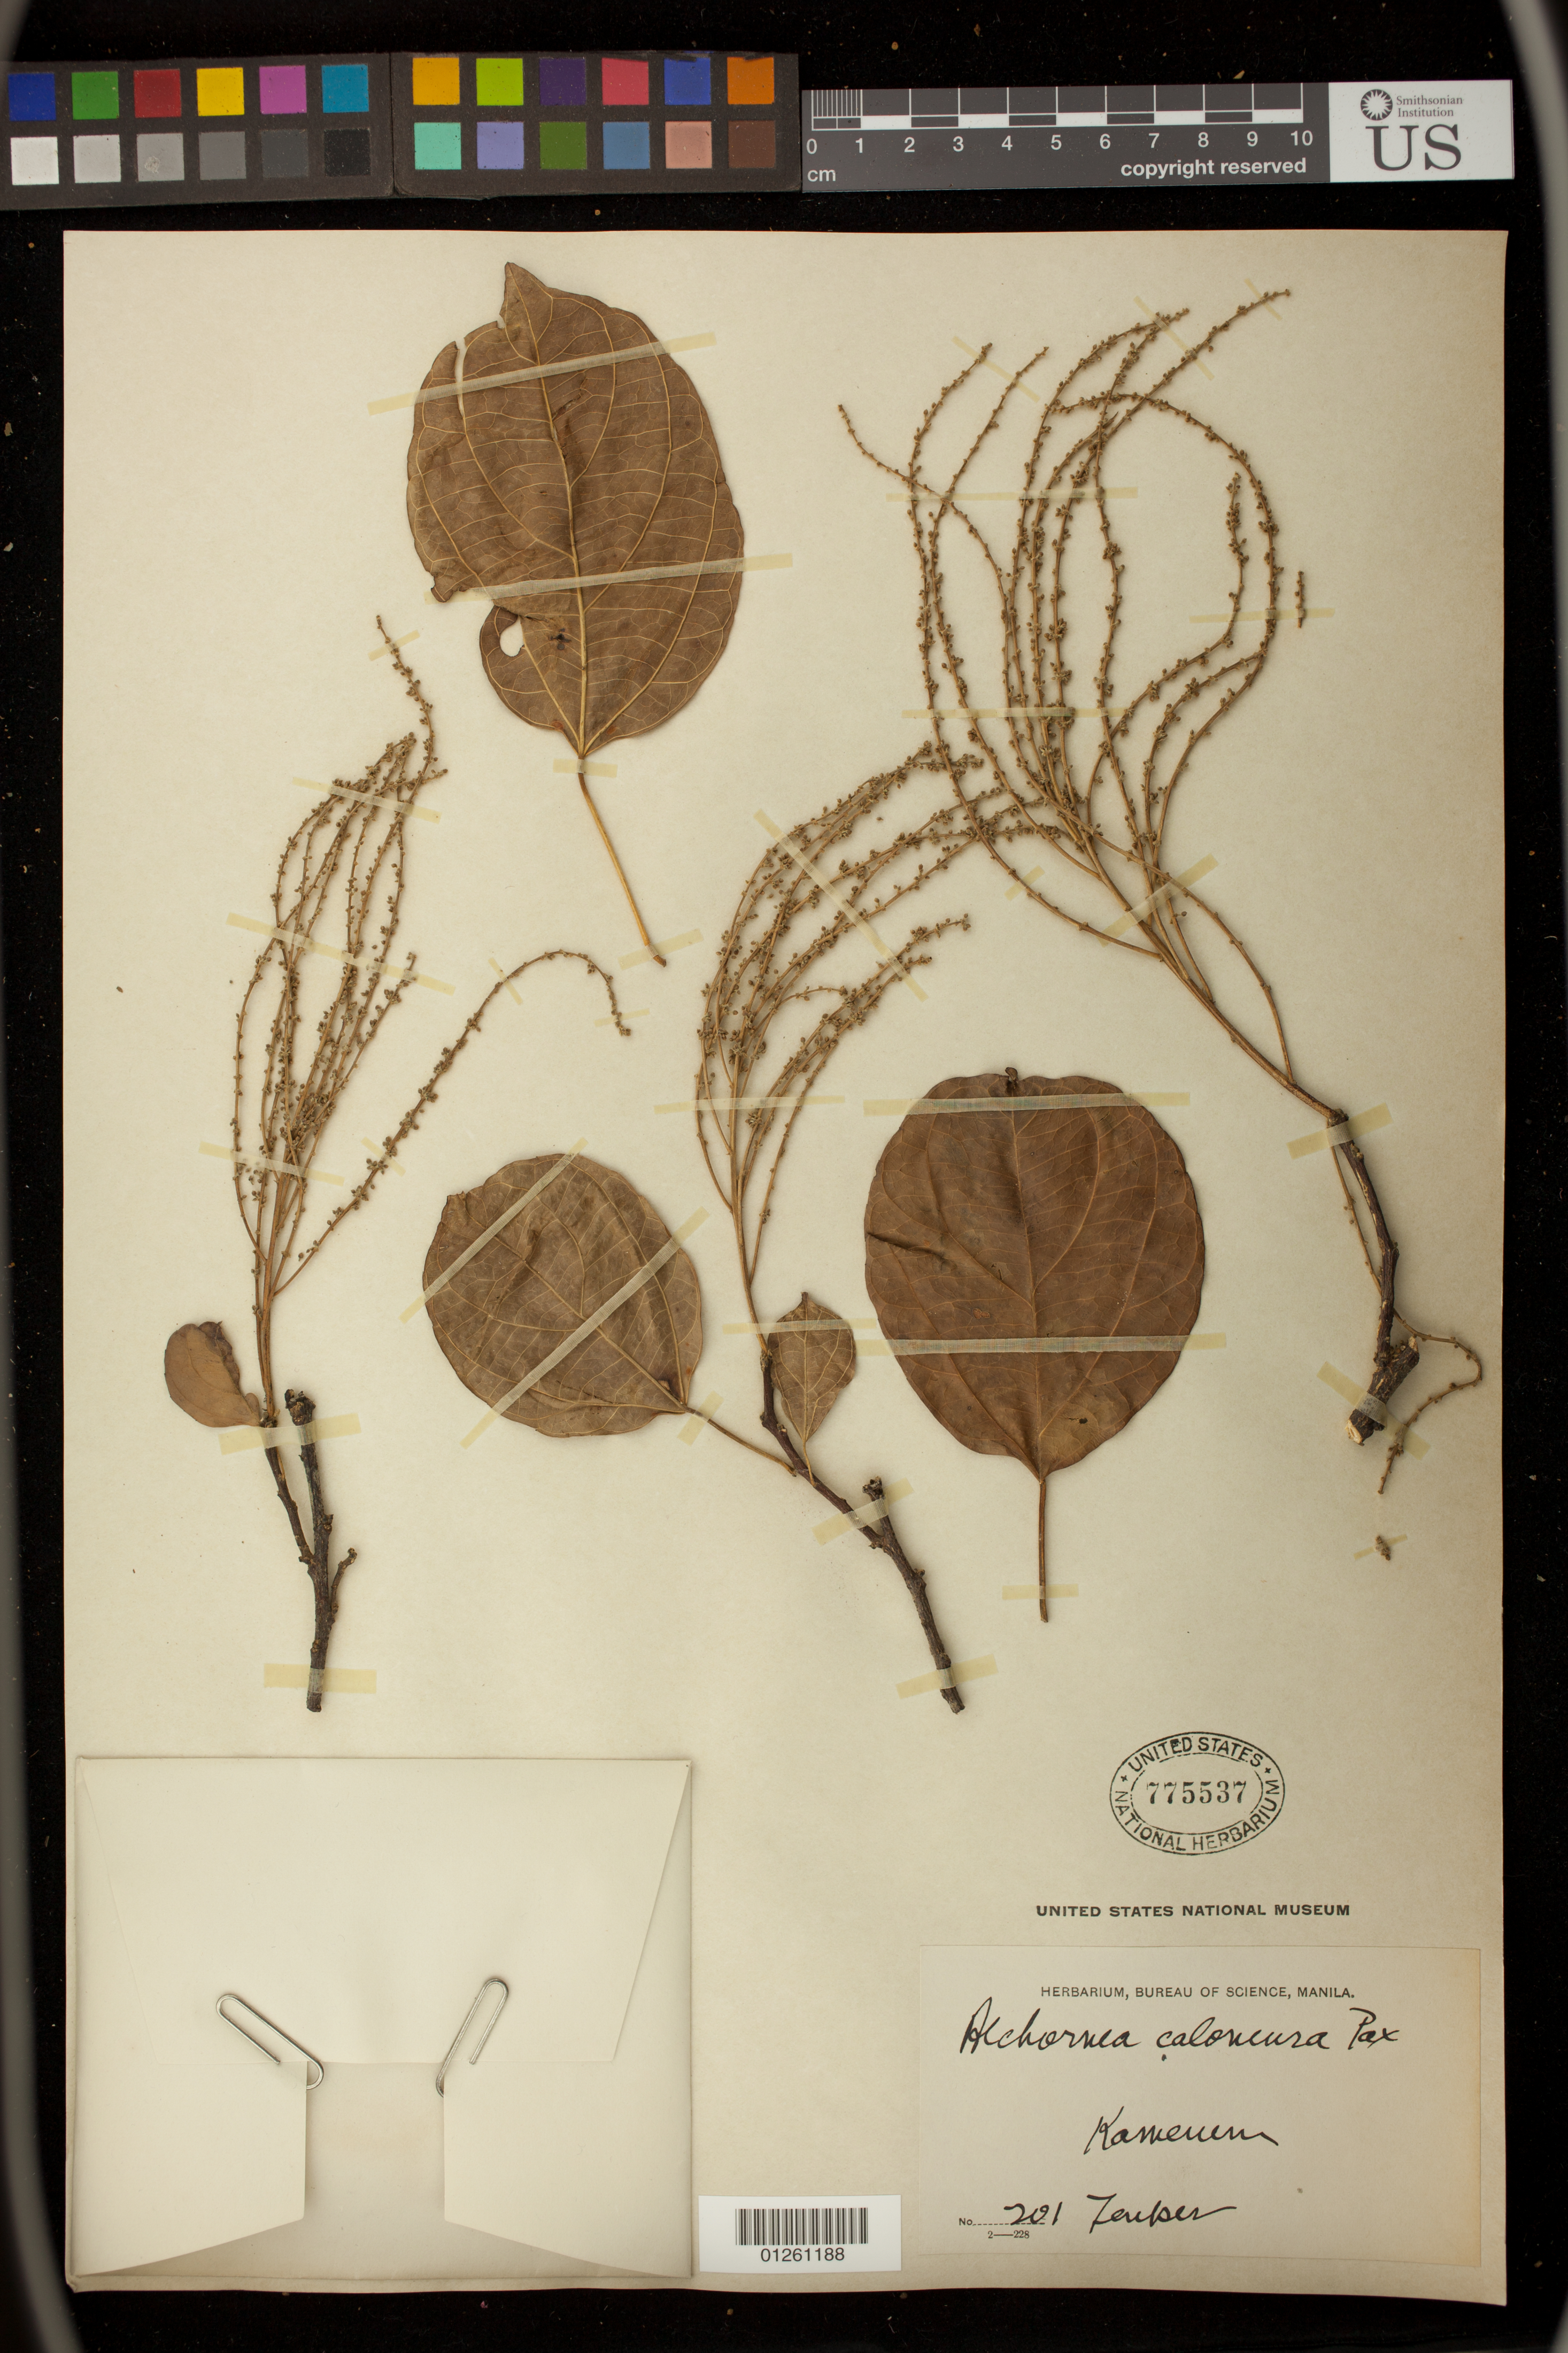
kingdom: Plantae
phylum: Tracheophyta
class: Magnoliopsida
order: Malpighiales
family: Euphorbiaceae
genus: Discoglypremna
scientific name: Discoglypremna caloneura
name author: (Pax) Prain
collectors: G. A. Zenker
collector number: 201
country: Cameroon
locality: Kamerun.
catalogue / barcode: US 775537